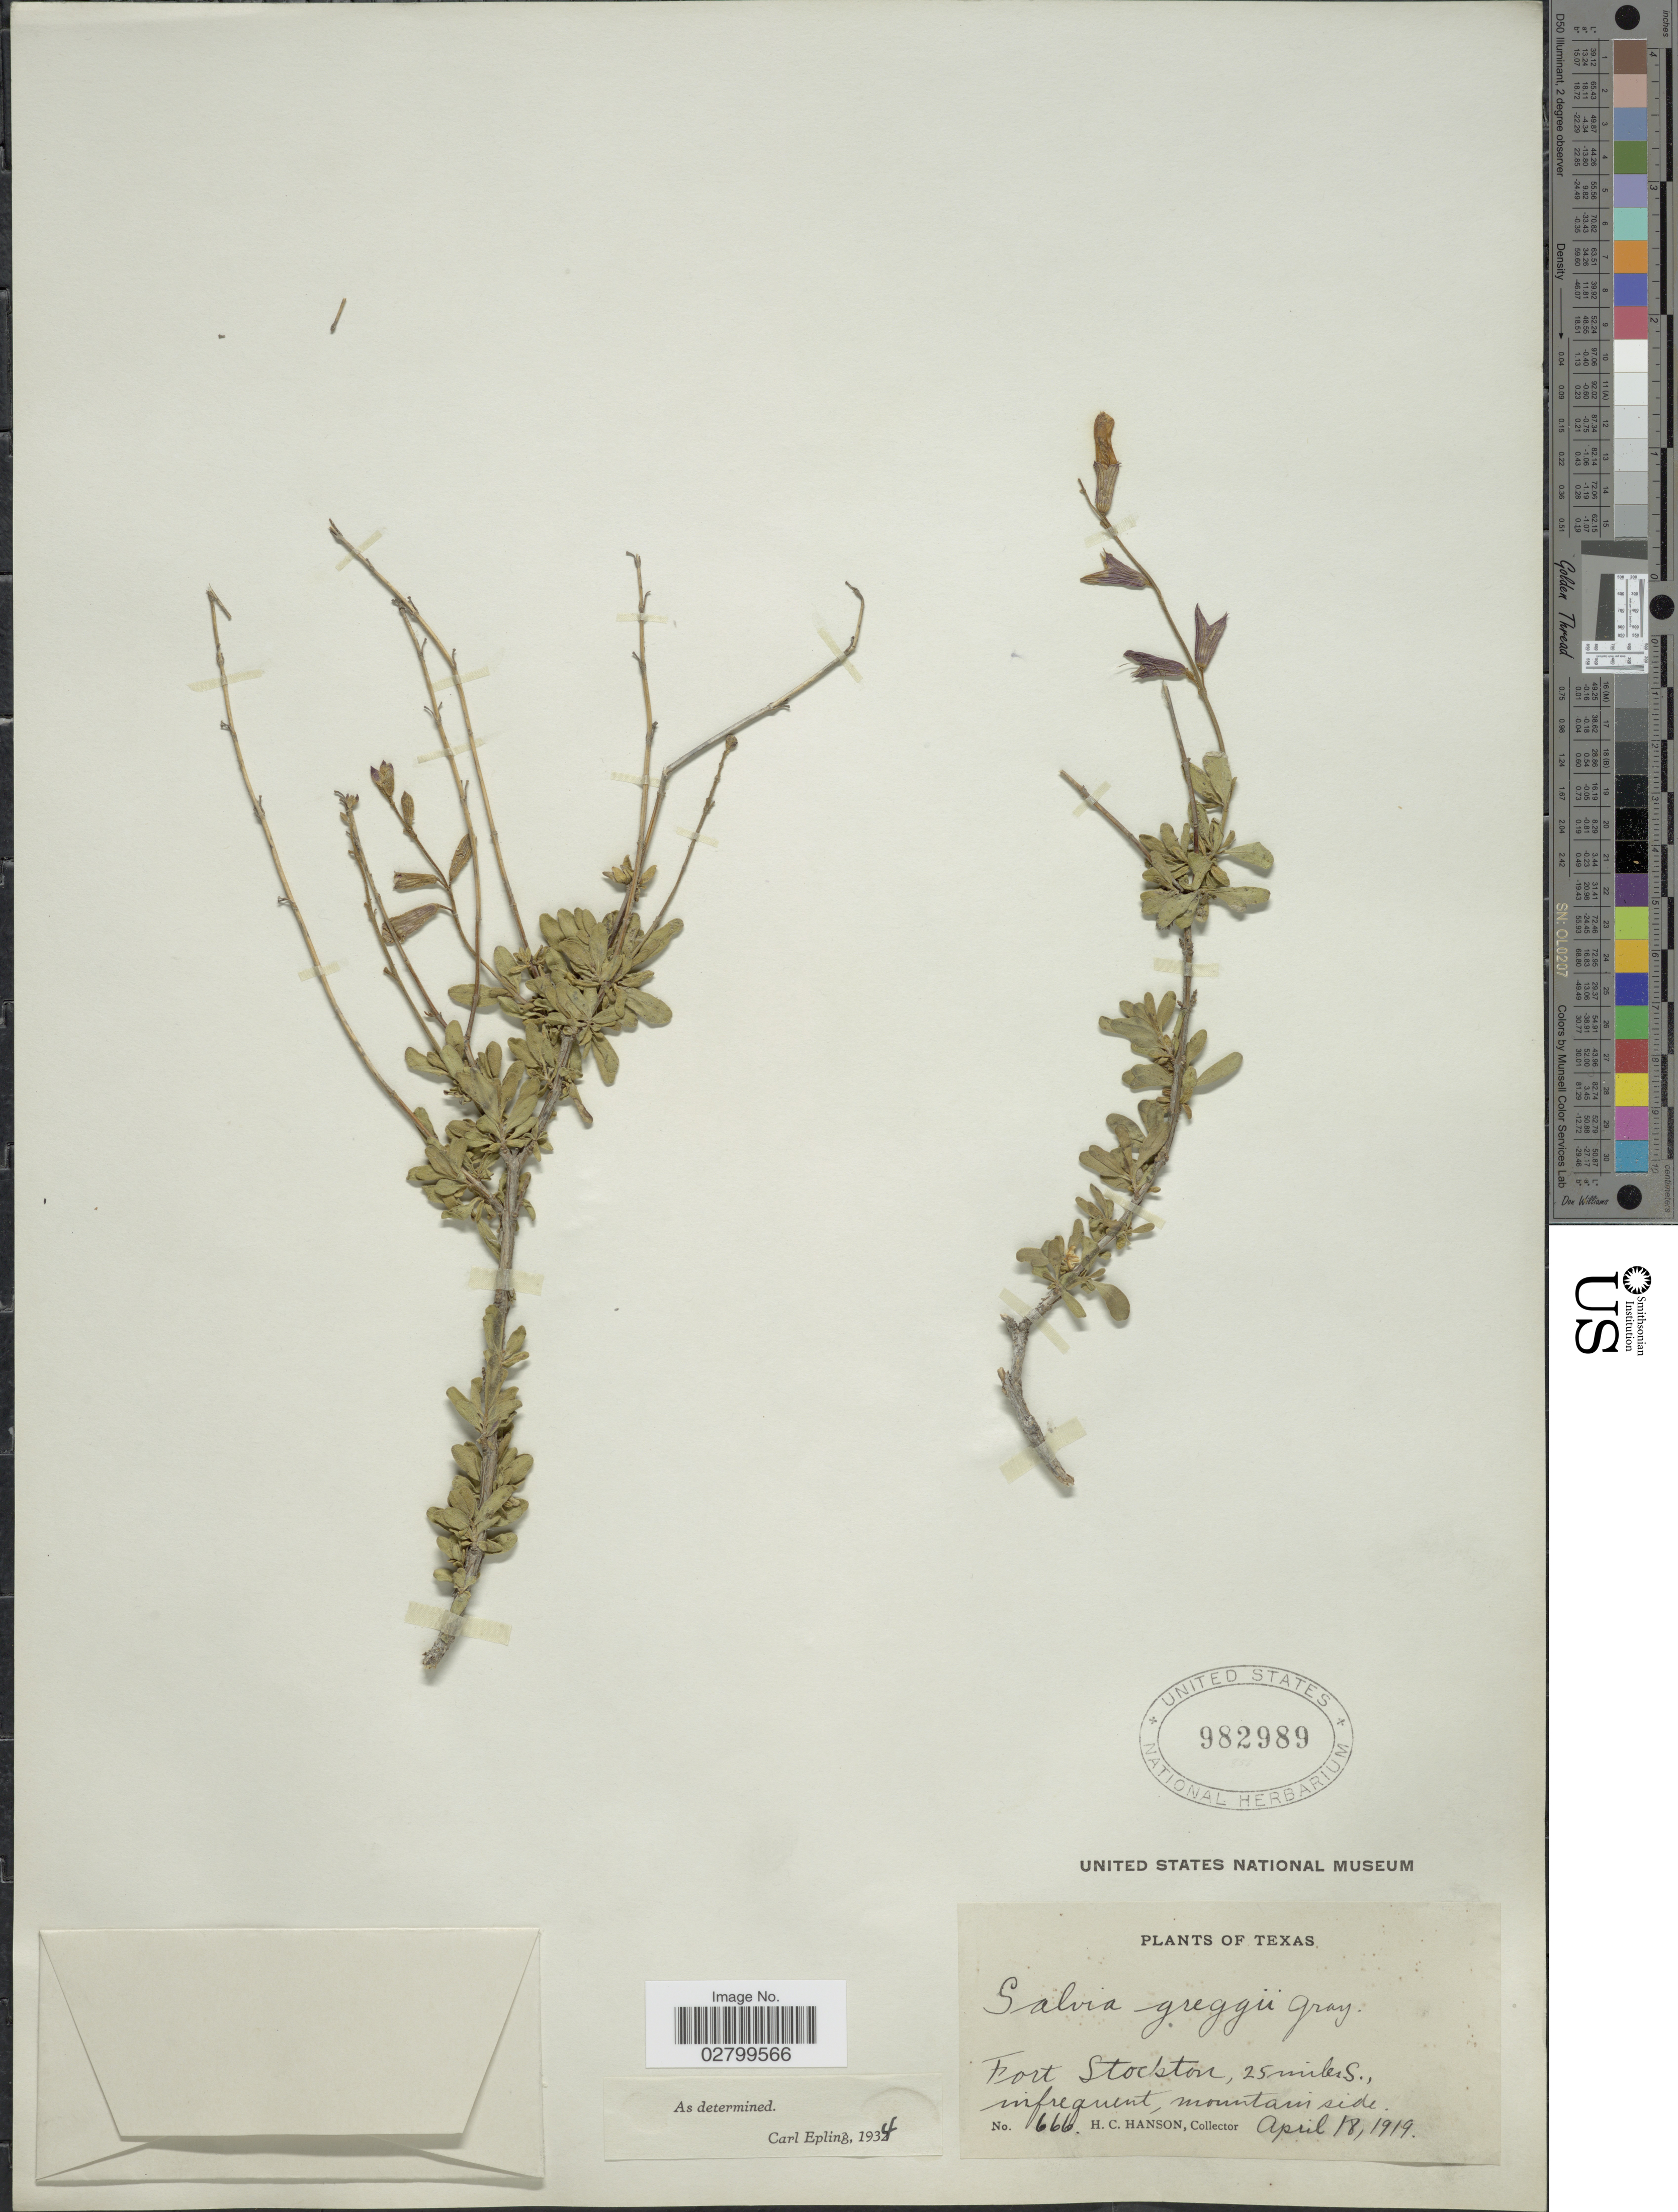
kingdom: Plantae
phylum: Tracheophyta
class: Magnoliopsida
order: Lamiales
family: Lamiaceae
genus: Salvia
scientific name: Salvia greggii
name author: A. Gray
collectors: H. Hanson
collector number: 666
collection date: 1919-04-18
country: United States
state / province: Texas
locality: Fort Stockton, 25 miles S., infrequent, mountain side.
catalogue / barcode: US 982989